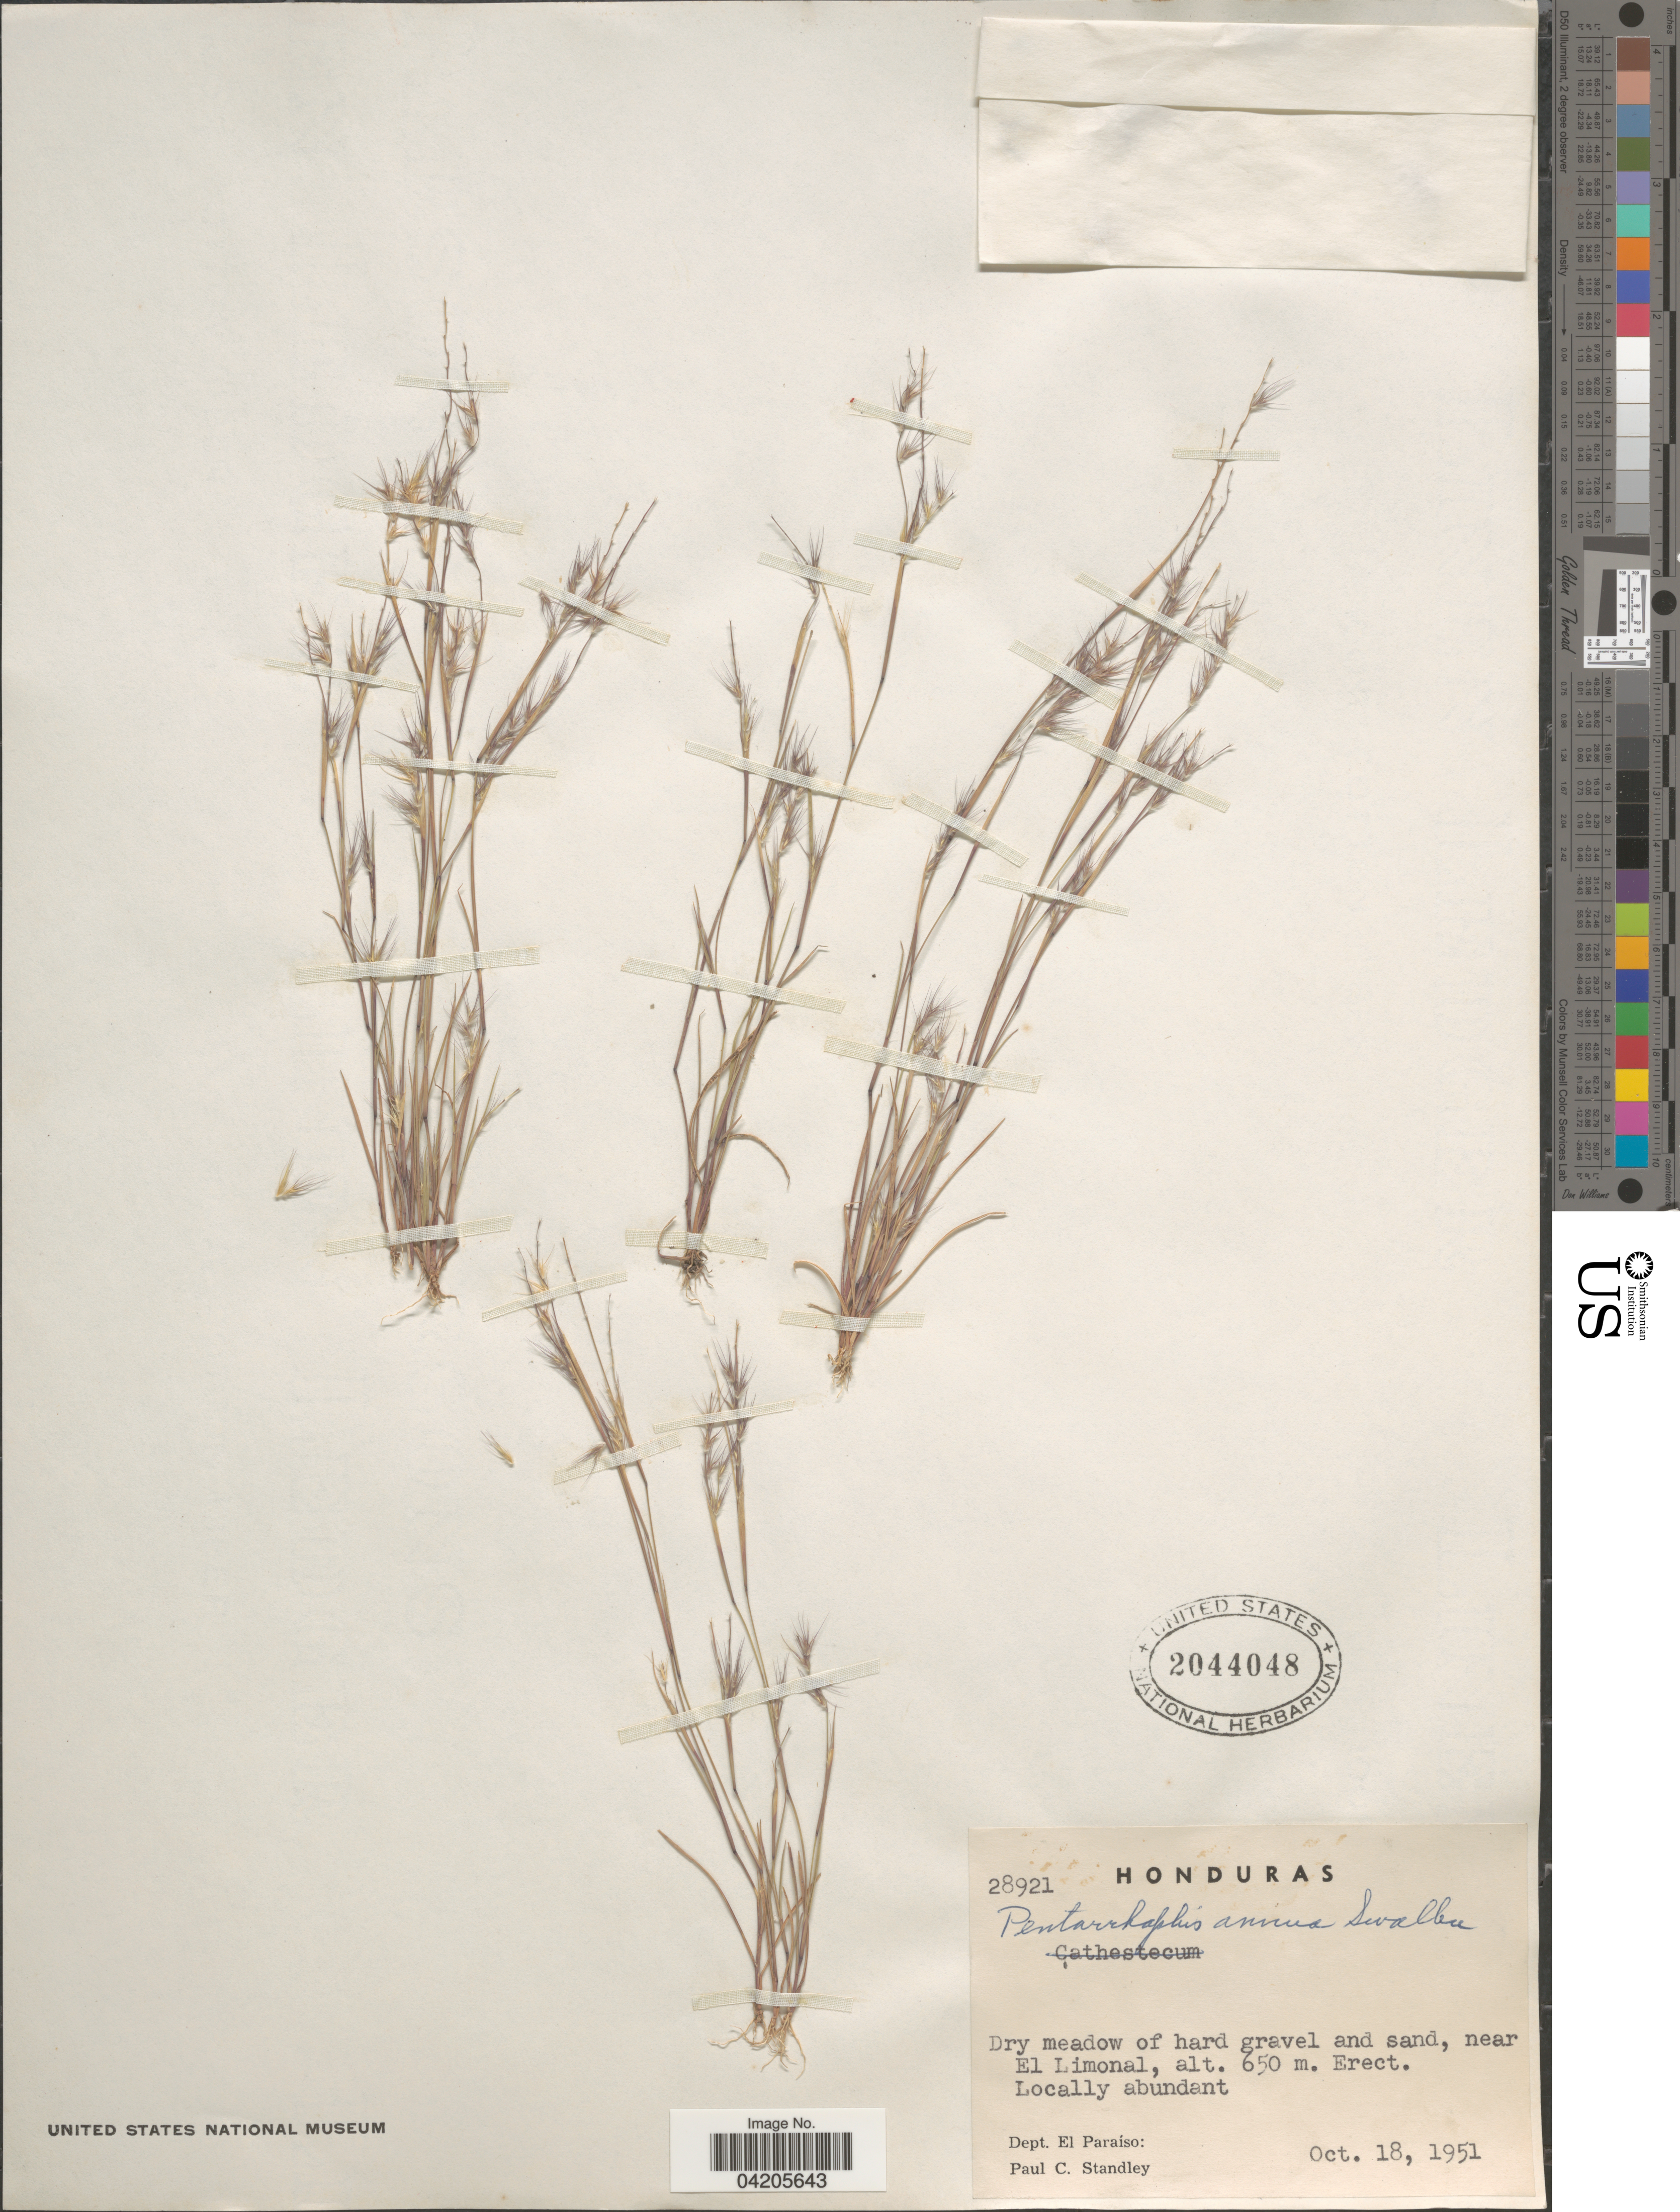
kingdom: Plantae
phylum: Tracheophyta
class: Liliopsida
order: Poales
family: Poaceae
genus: Bouteloua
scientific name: Bouteloua swallenii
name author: Columbus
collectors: P. C. Standley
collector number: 28921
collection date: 1951-10-18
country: Honduras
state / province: El Paraiso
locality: Dry meadow of hard gravel and sand, near El Limonal. Dept. El Paraíso.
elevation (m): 650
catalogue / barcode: US 2044048